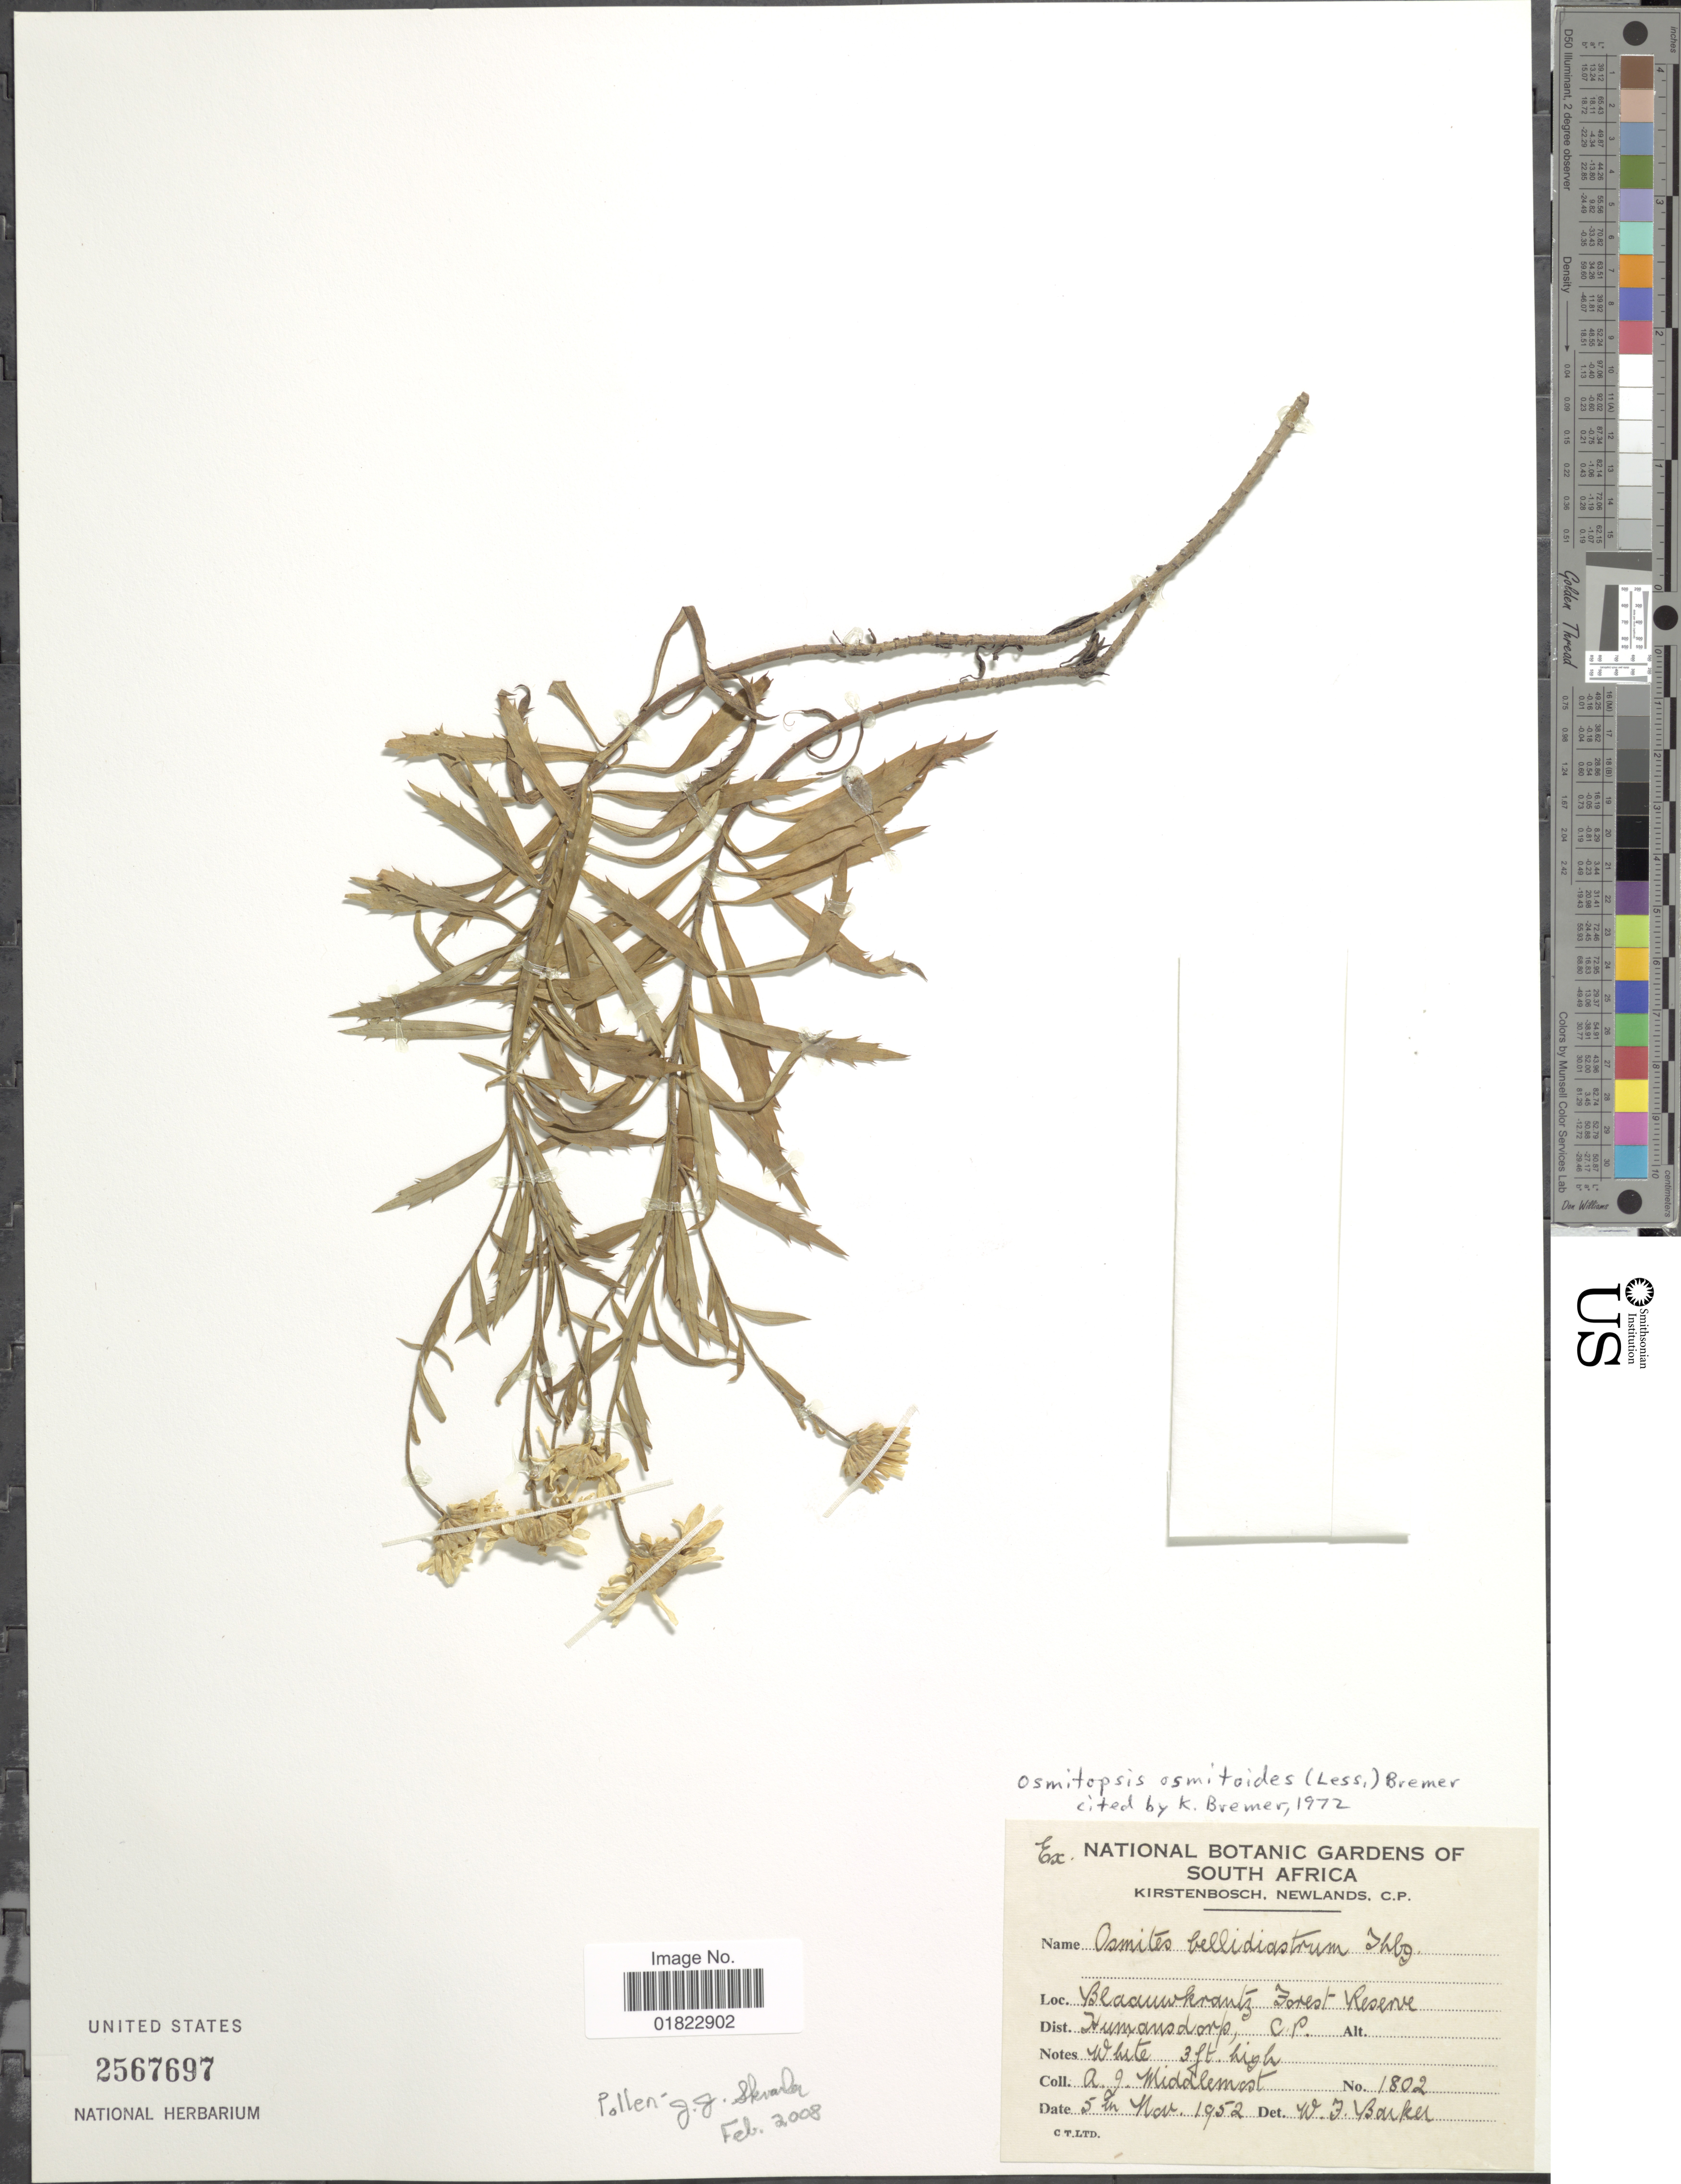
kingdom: Plantae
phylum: Tracheophyta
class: Magnoliopsida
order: Asterales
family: Asteraceae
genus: Osmitopsis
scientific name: Osmitopsis osmitoides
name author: (Less.) K. Bremer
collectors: A. Middlemost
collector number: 1802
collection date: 1952-11-05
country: South Africa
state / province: Eastern Cape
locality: Blaauwkrantz Forest Reserve. Dist. Humansdorp, C.P.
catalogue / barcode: US 2567697